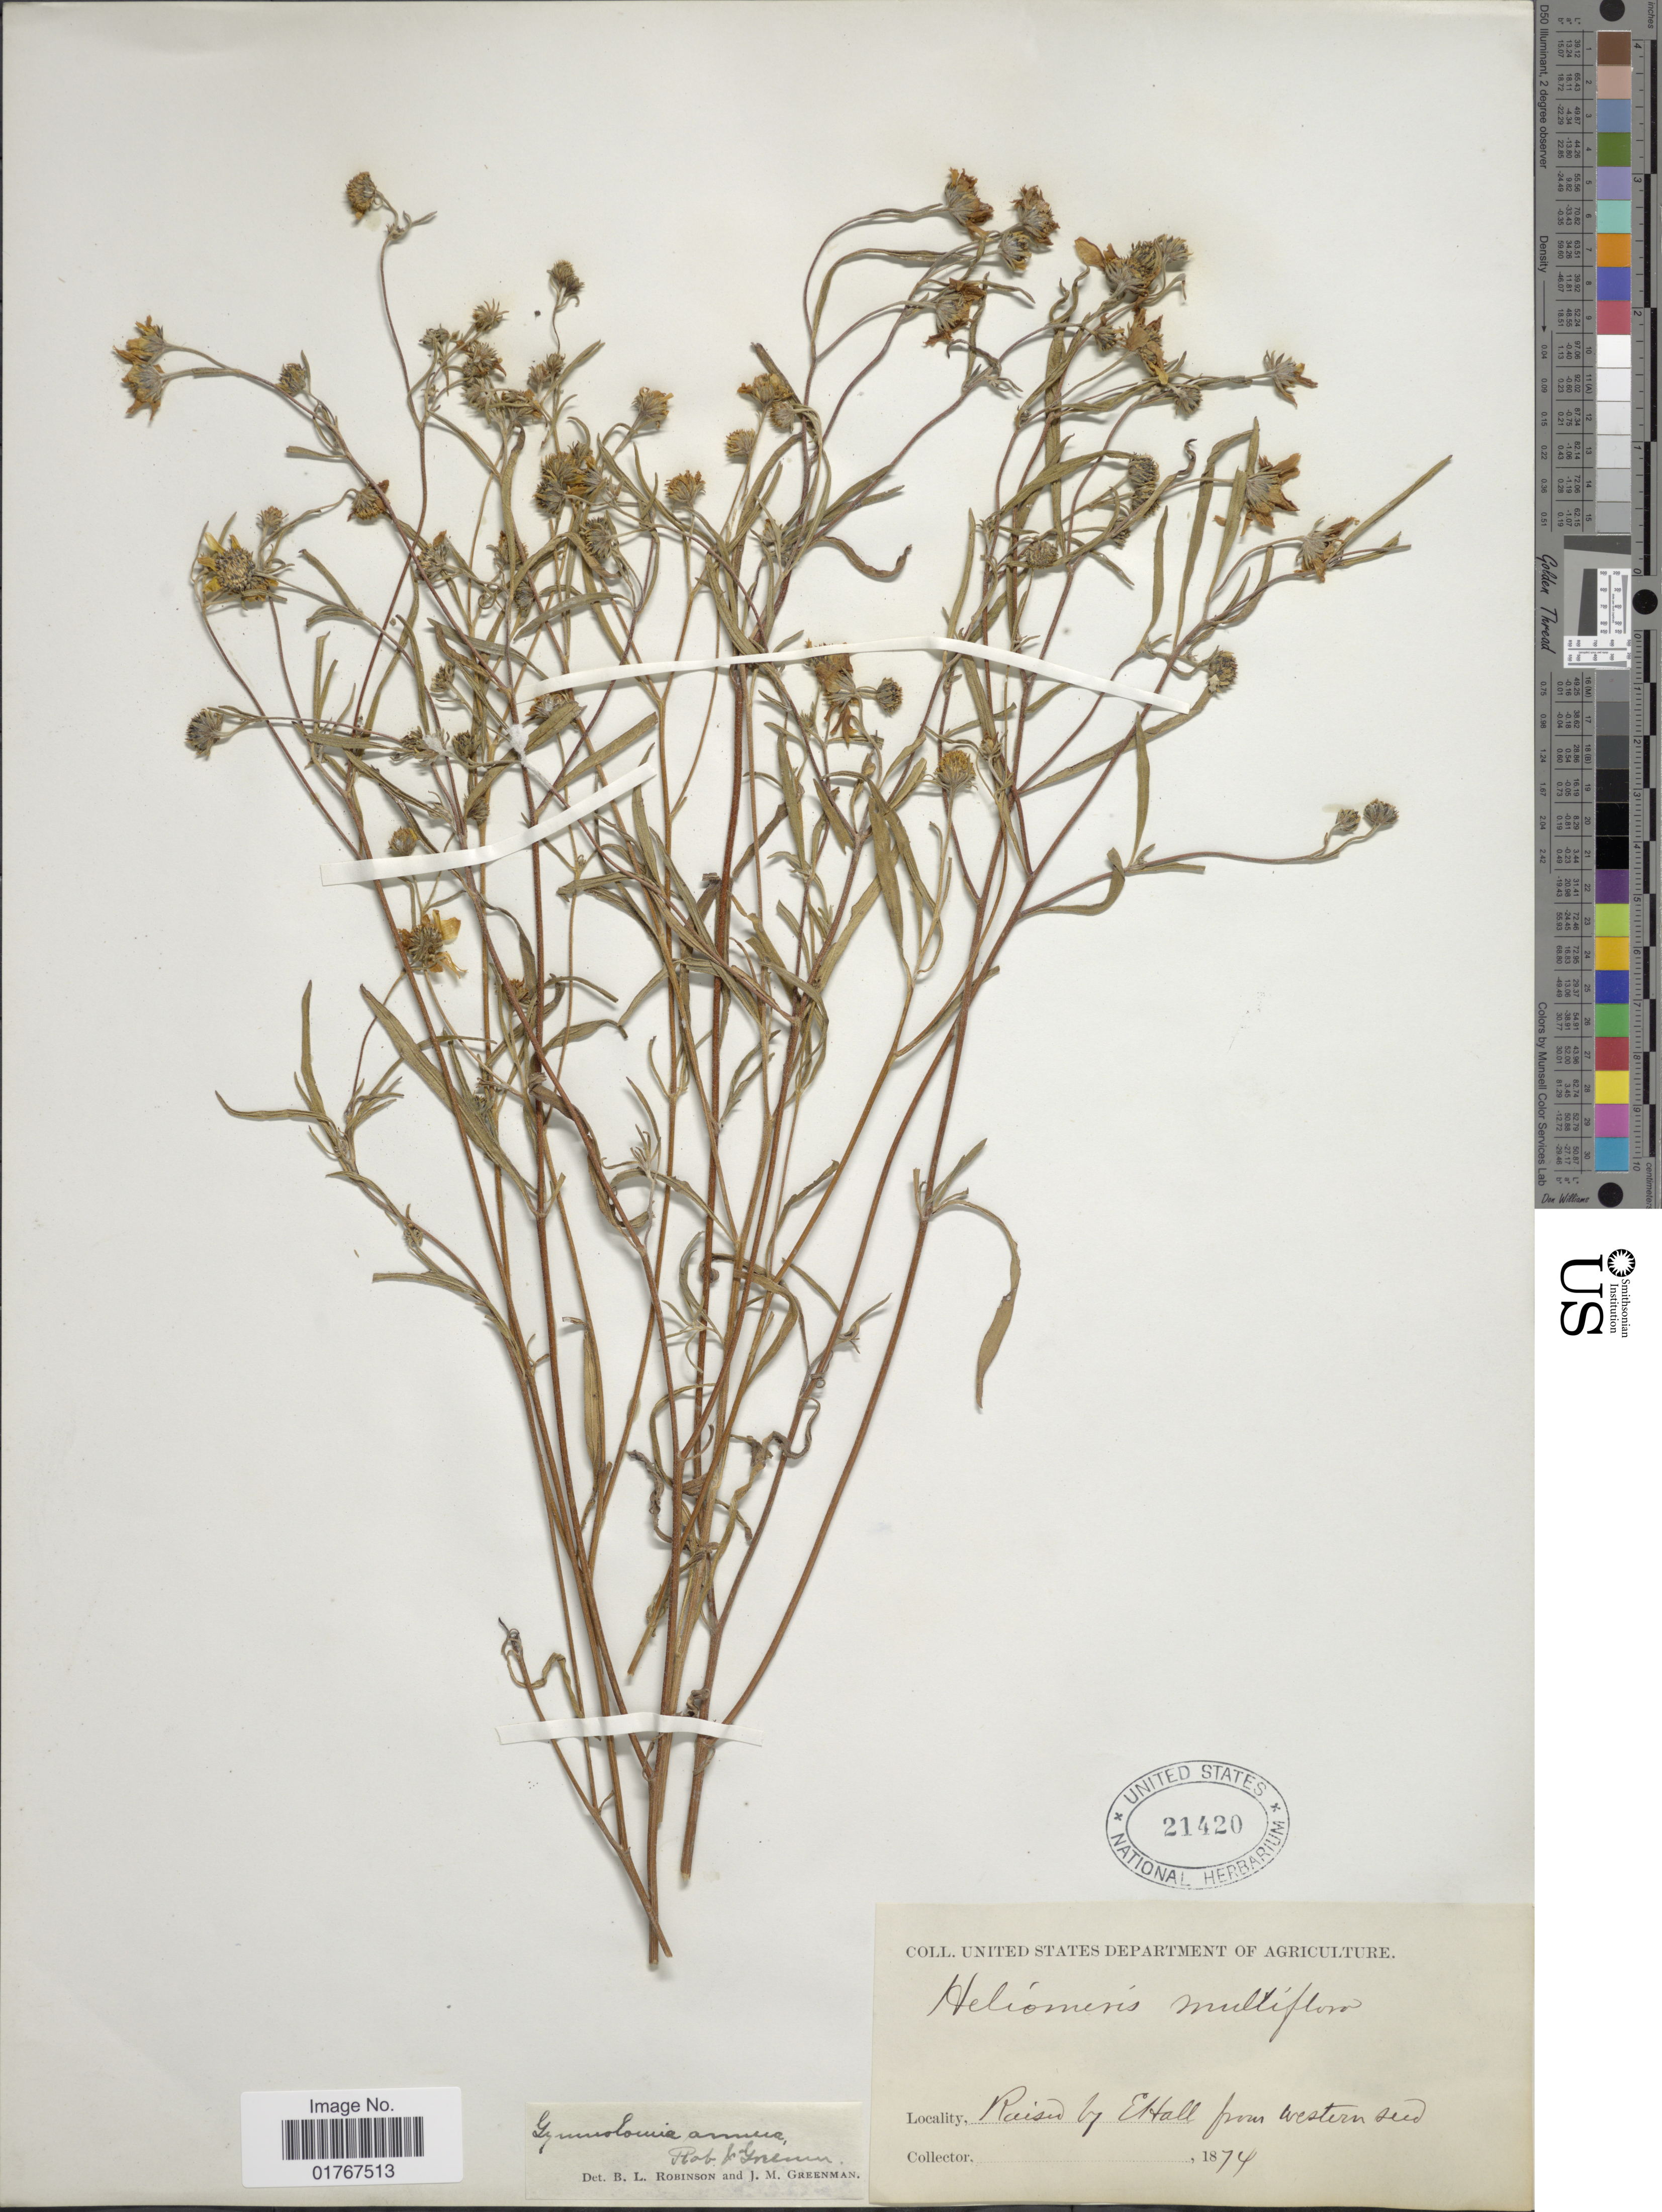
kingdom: Plantae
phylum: Tracheophyta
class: Magnoliopsida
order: Asterales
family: Asteraceae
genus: Viguiera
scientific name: Viguiera sp.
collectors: E. Hall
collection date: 1874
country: United States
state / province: District of Columbia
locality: Raised from western seed, USDA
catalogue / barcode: US 21420